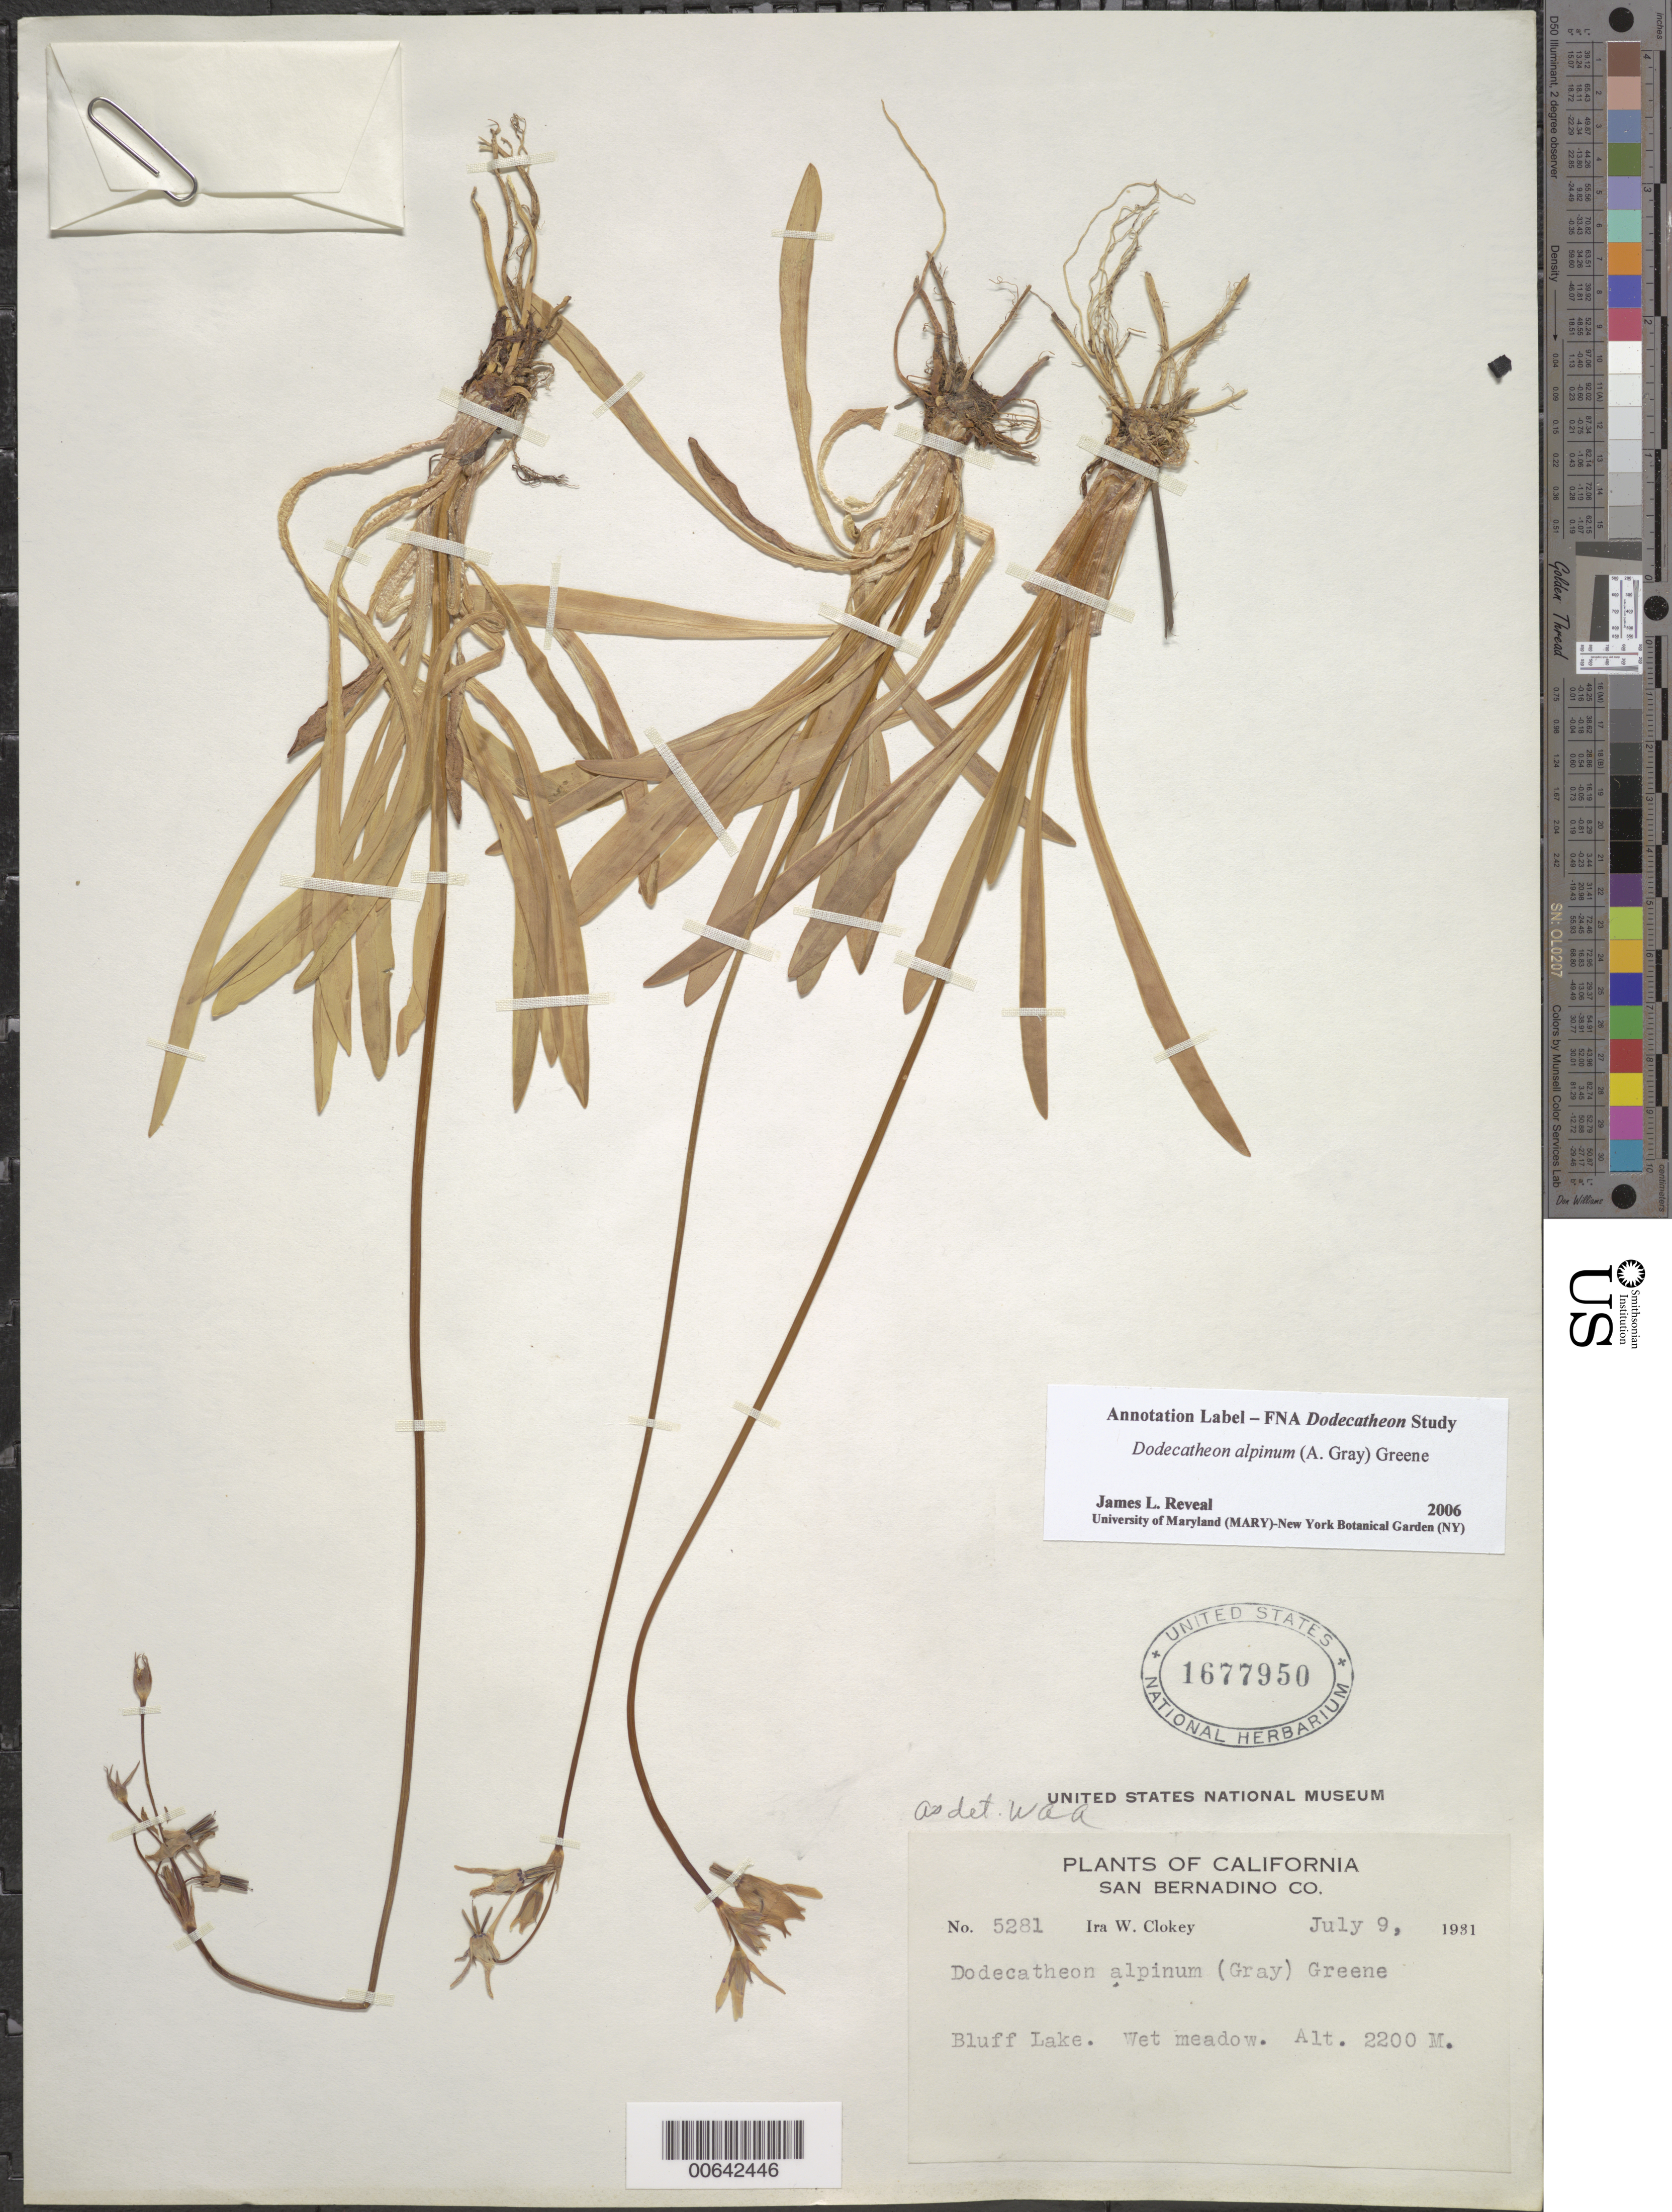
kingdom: Plantae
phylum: Tracheophyta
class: Magnoliopsida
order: Ericales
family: Primulaceae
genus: Dodecatheon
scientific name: Dodecatheon alpinum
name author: (A. Gray) Greene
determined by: Archer, W. A., (NA), United States National Arboretum, USDA/ARS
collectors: I. W. Clokey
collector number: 5281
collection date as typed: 09 Jul 1931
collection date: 1931-07-09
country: United States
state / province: California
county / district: San Bernardino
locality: Bluff Lake.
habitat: Wet meadow.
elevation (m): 2200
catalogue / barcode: US 1677950